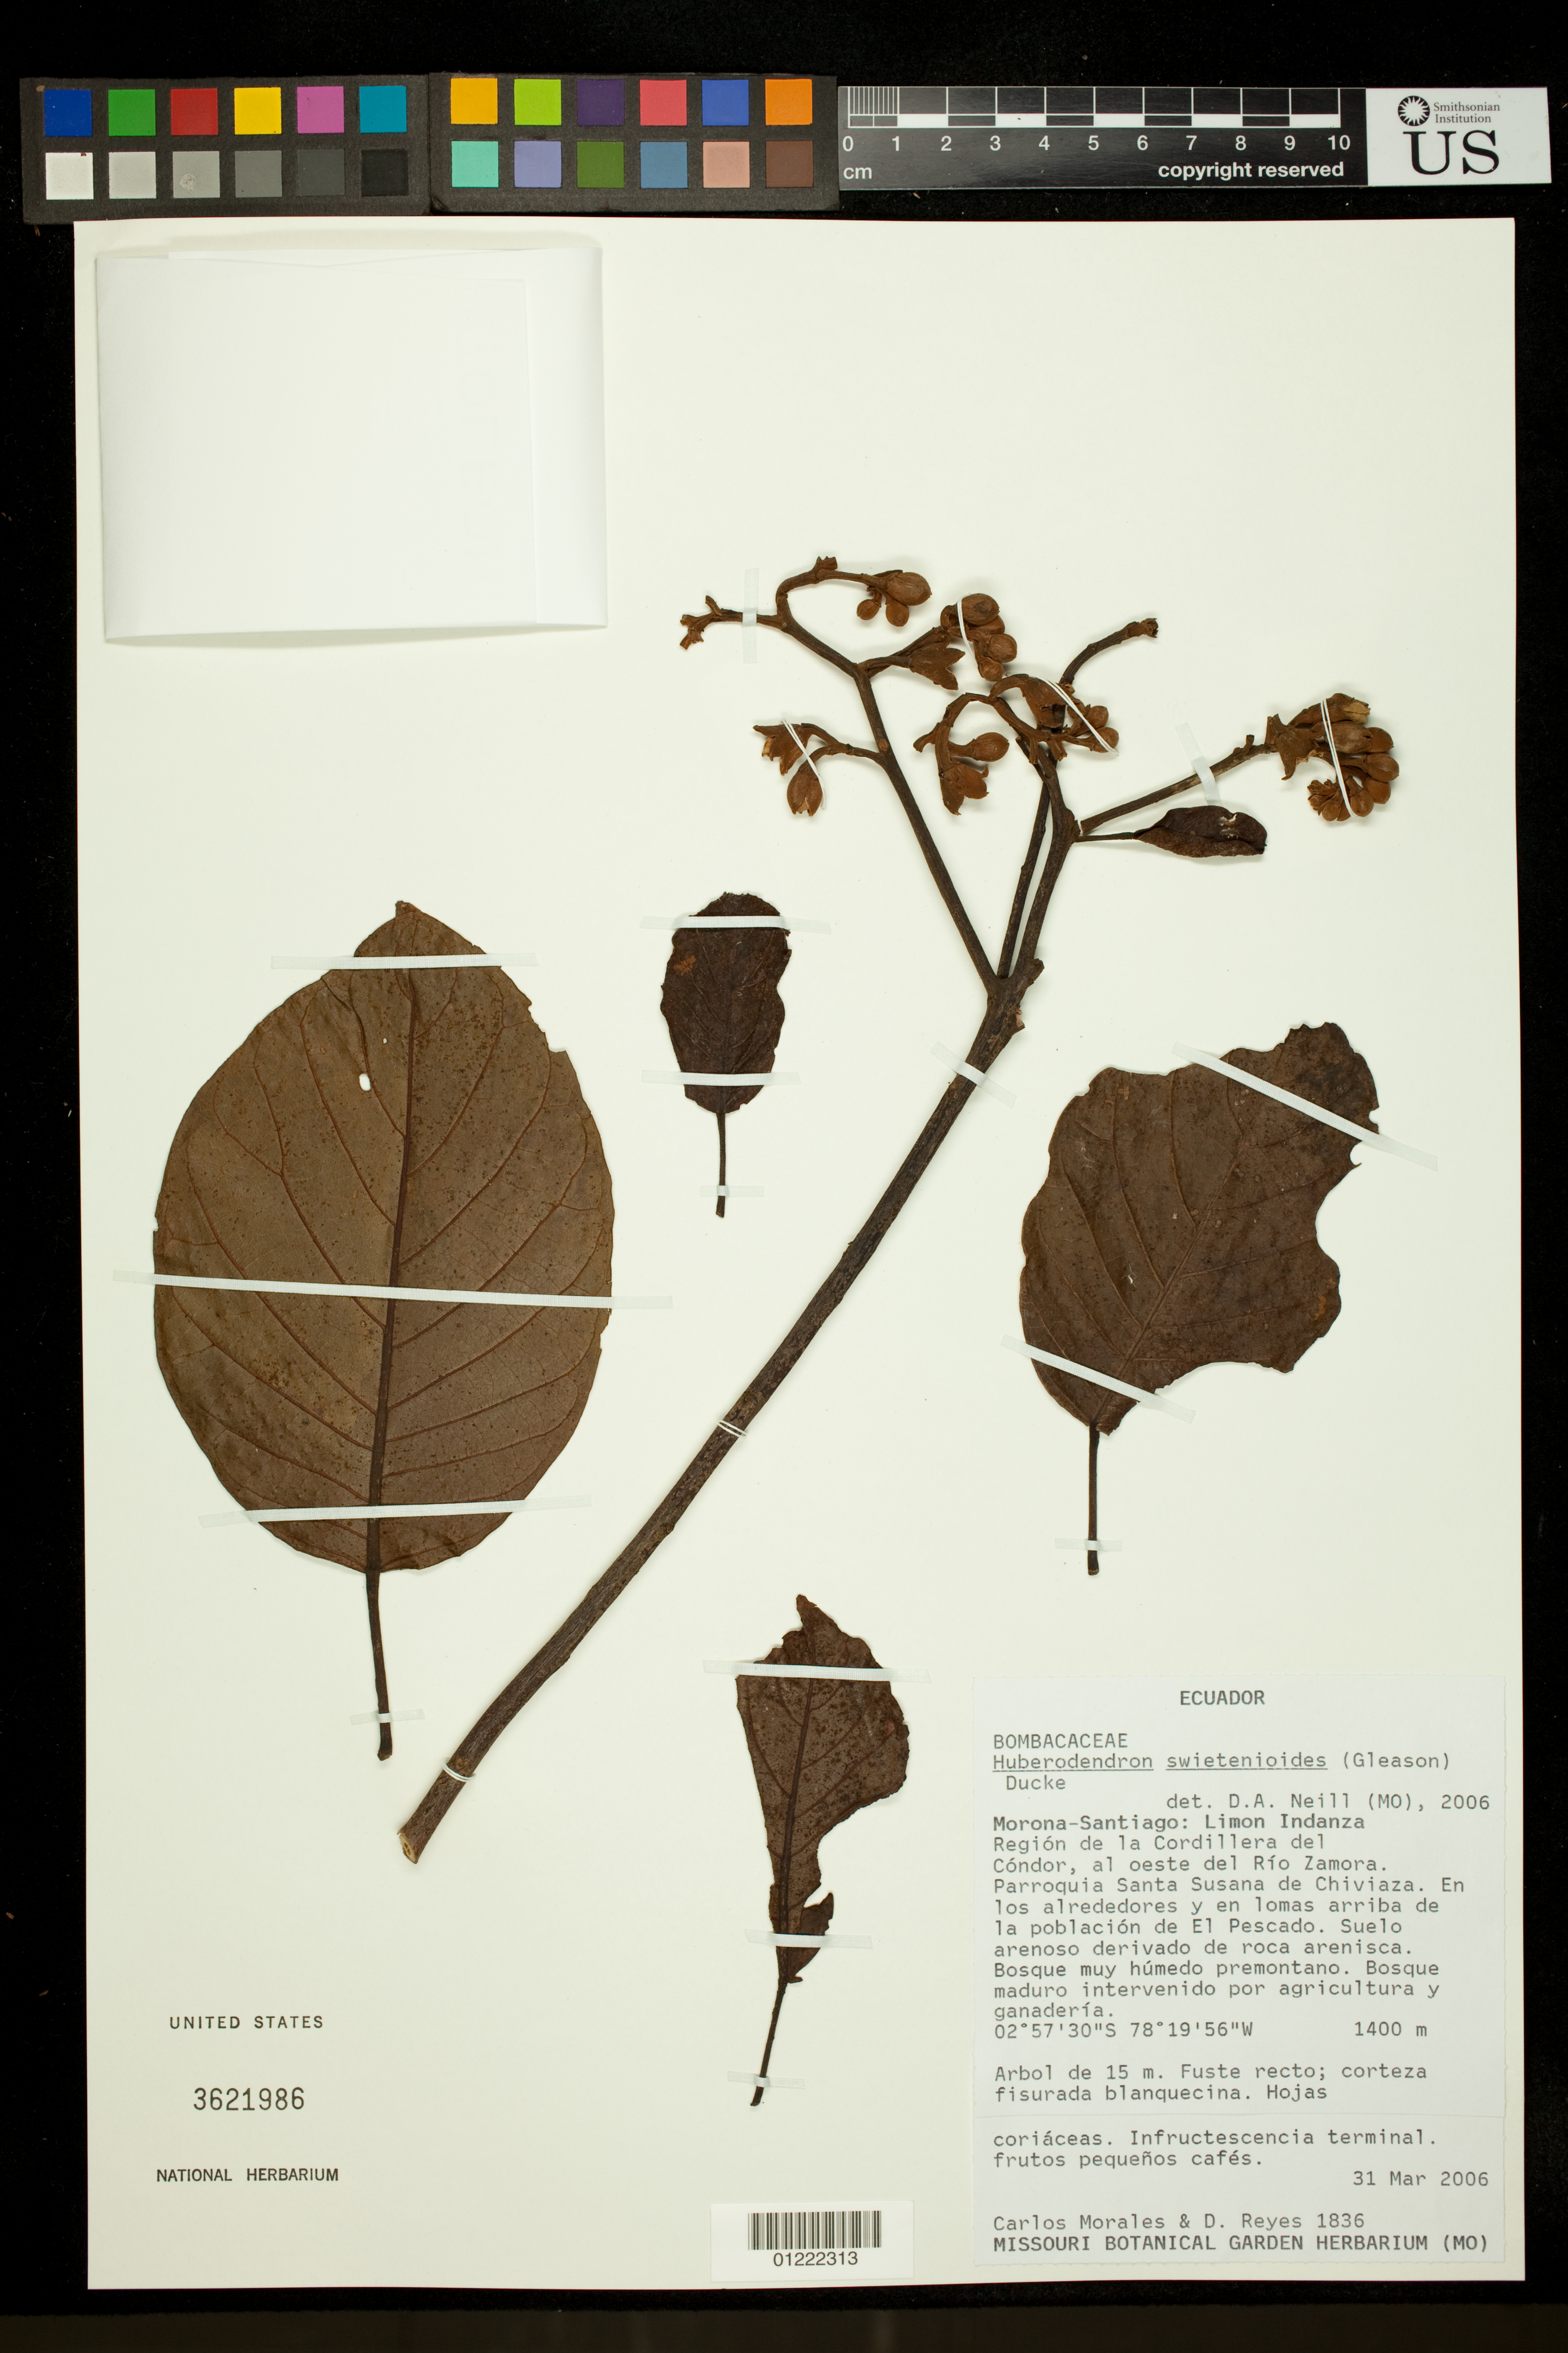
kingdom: Plantae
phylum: Tracheophyta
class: Magnoliopsida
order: Malvales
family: Malvaceae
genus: Huberodendron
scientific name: Huberodendron swietenioides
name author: (Gleason) Ducke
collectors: C. Morales & D. Reyes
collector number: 1836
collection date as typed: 3/31/2006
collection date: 2006-03-31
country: Ecuador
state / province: Morona-Santiago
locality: Morona- Santiago: Limon Indanza. Región de la Cordillera del Cóndor, al oeste del Río Zamora. Parroquia Santa Susana de Chiviaza. En los alrededores y en lomas arriba de la población de El Pescado.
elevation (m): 1400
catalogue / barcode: US 3621986